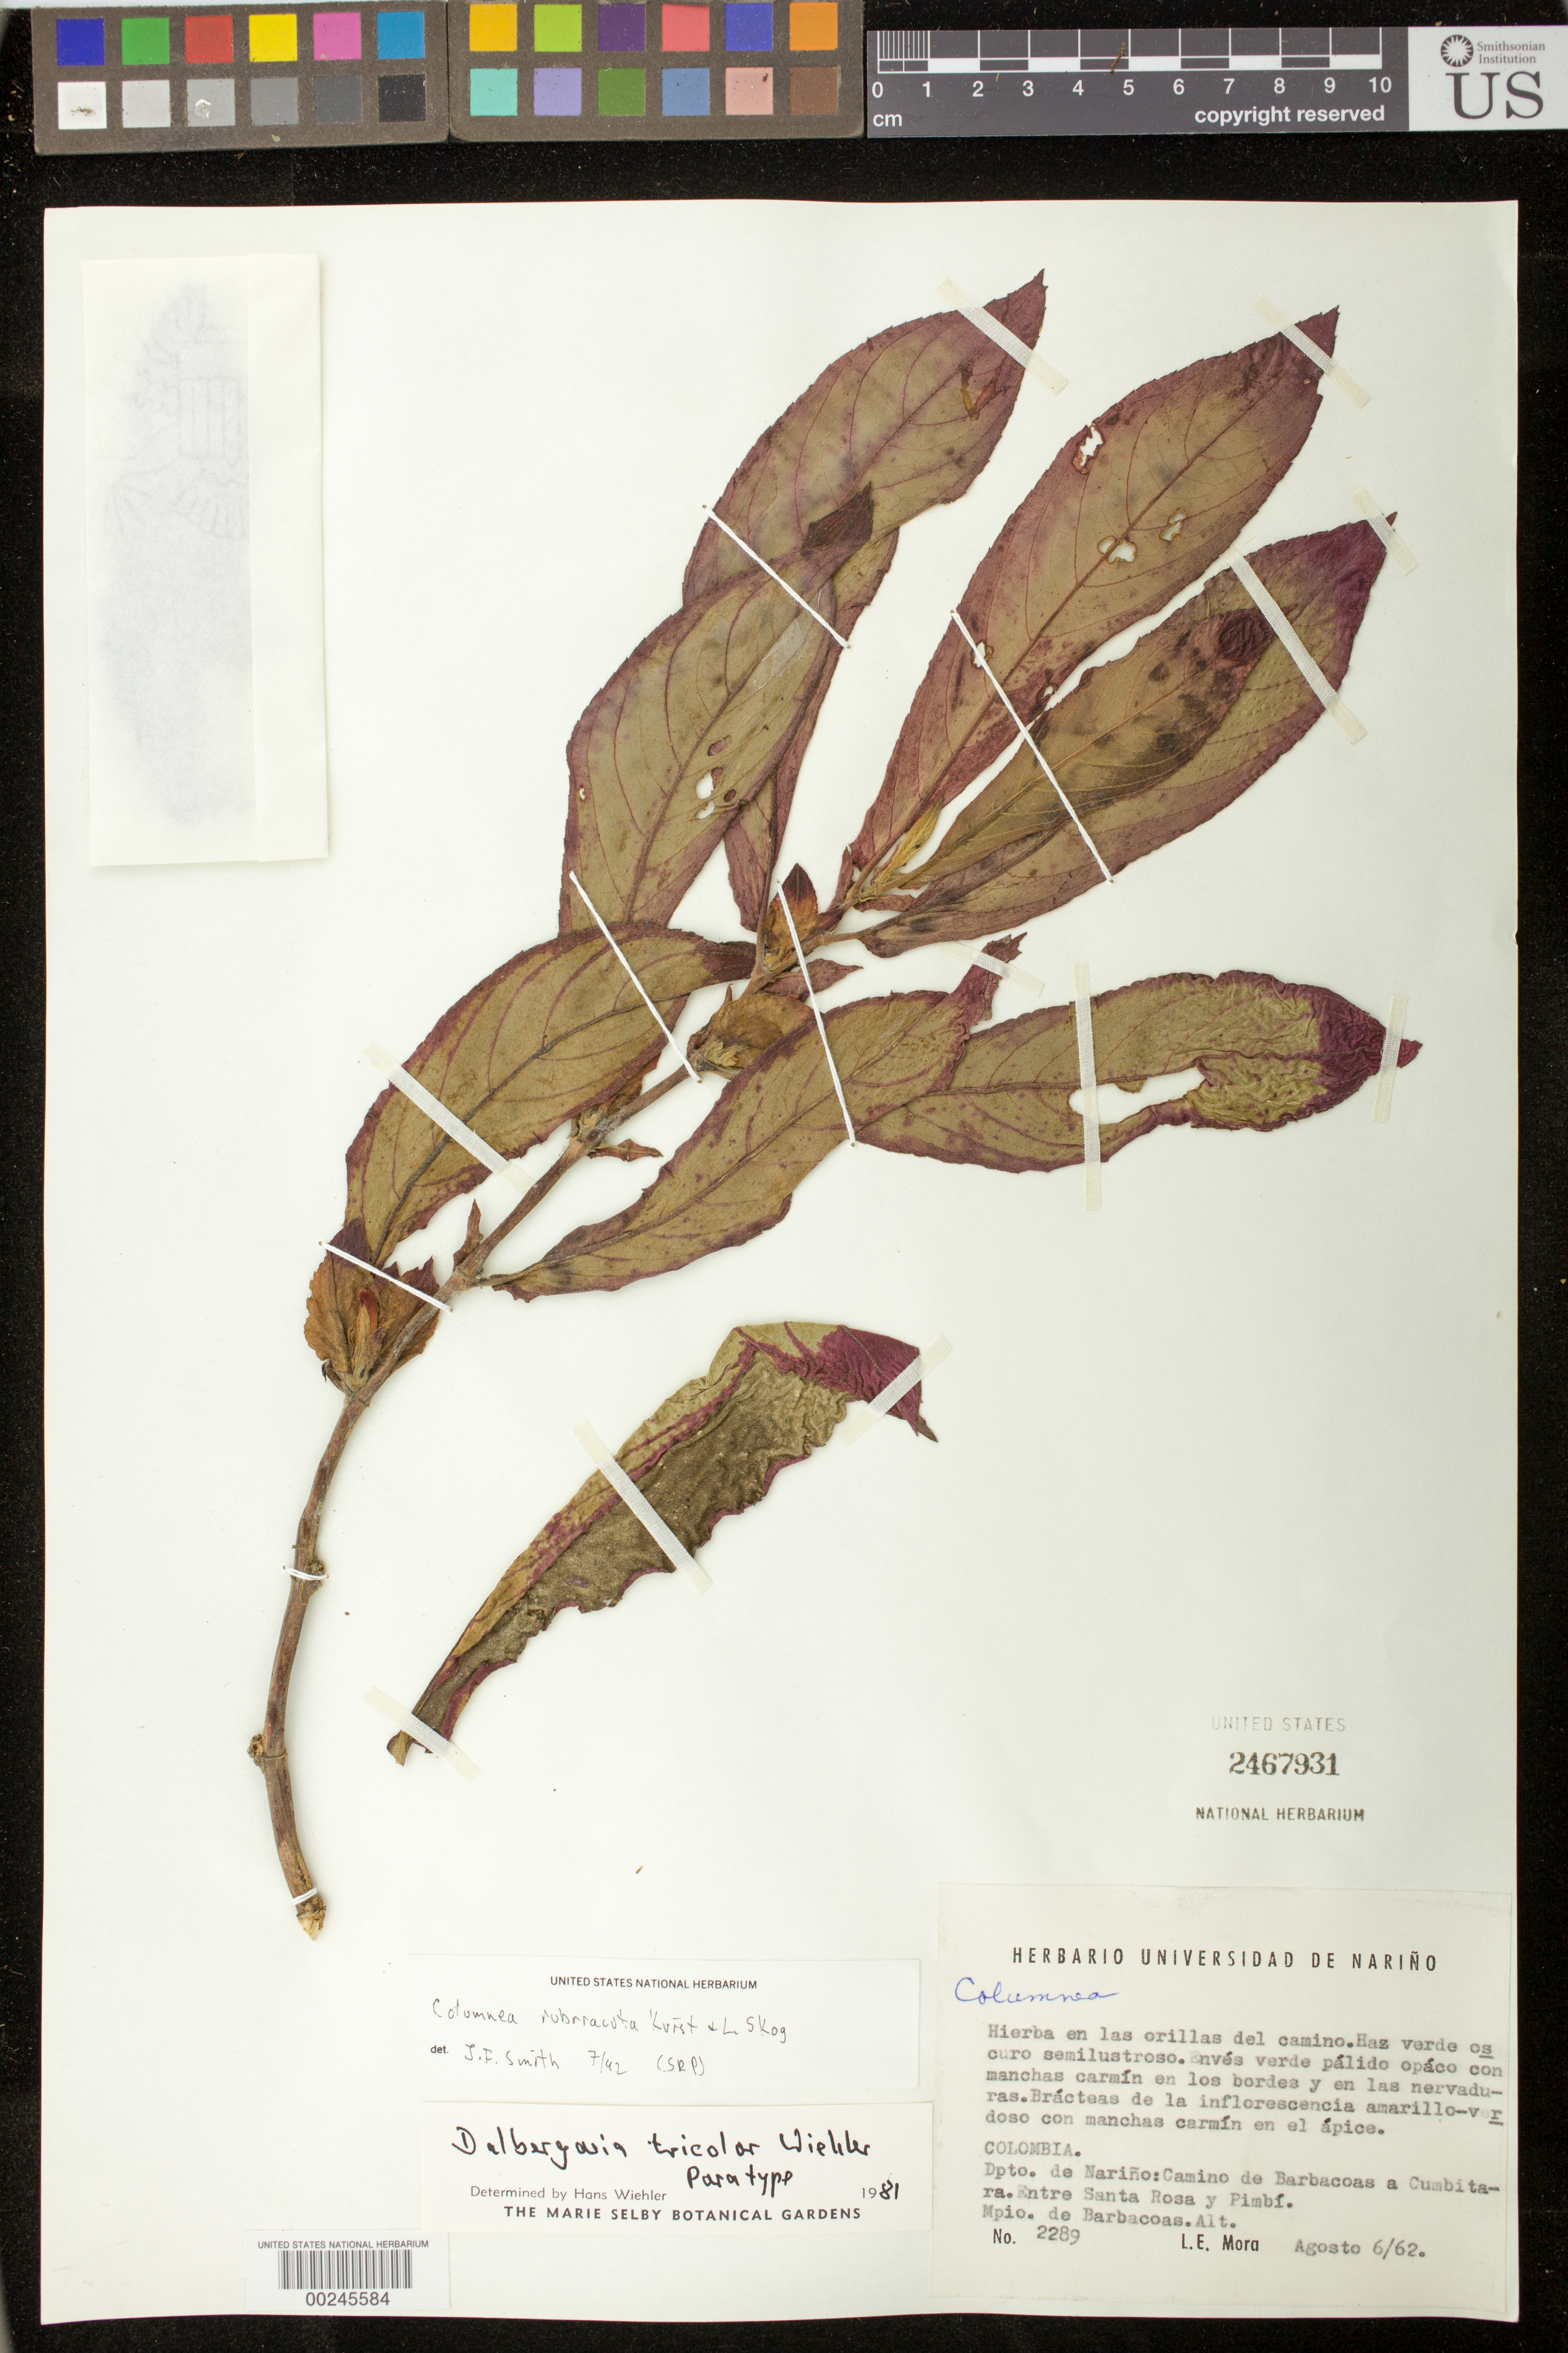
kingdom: Plantae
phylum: Tracheophyta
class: Magnoliopsida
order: Lamiales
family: Gesneriaceae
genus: Columnea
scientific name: Columnea rubriacuta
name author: (Wiehler) L.P. Kvist & L.E. Skog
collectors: L. Mora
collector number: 2289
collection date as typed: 06 Aug 1962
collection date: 1962-08-06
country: Colombia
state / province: Nariño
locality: Road from Barbacoas to Cumbitara, between Santa Rosa and Pimbi, Mun. of Barbacoas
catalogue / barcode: US 2467931